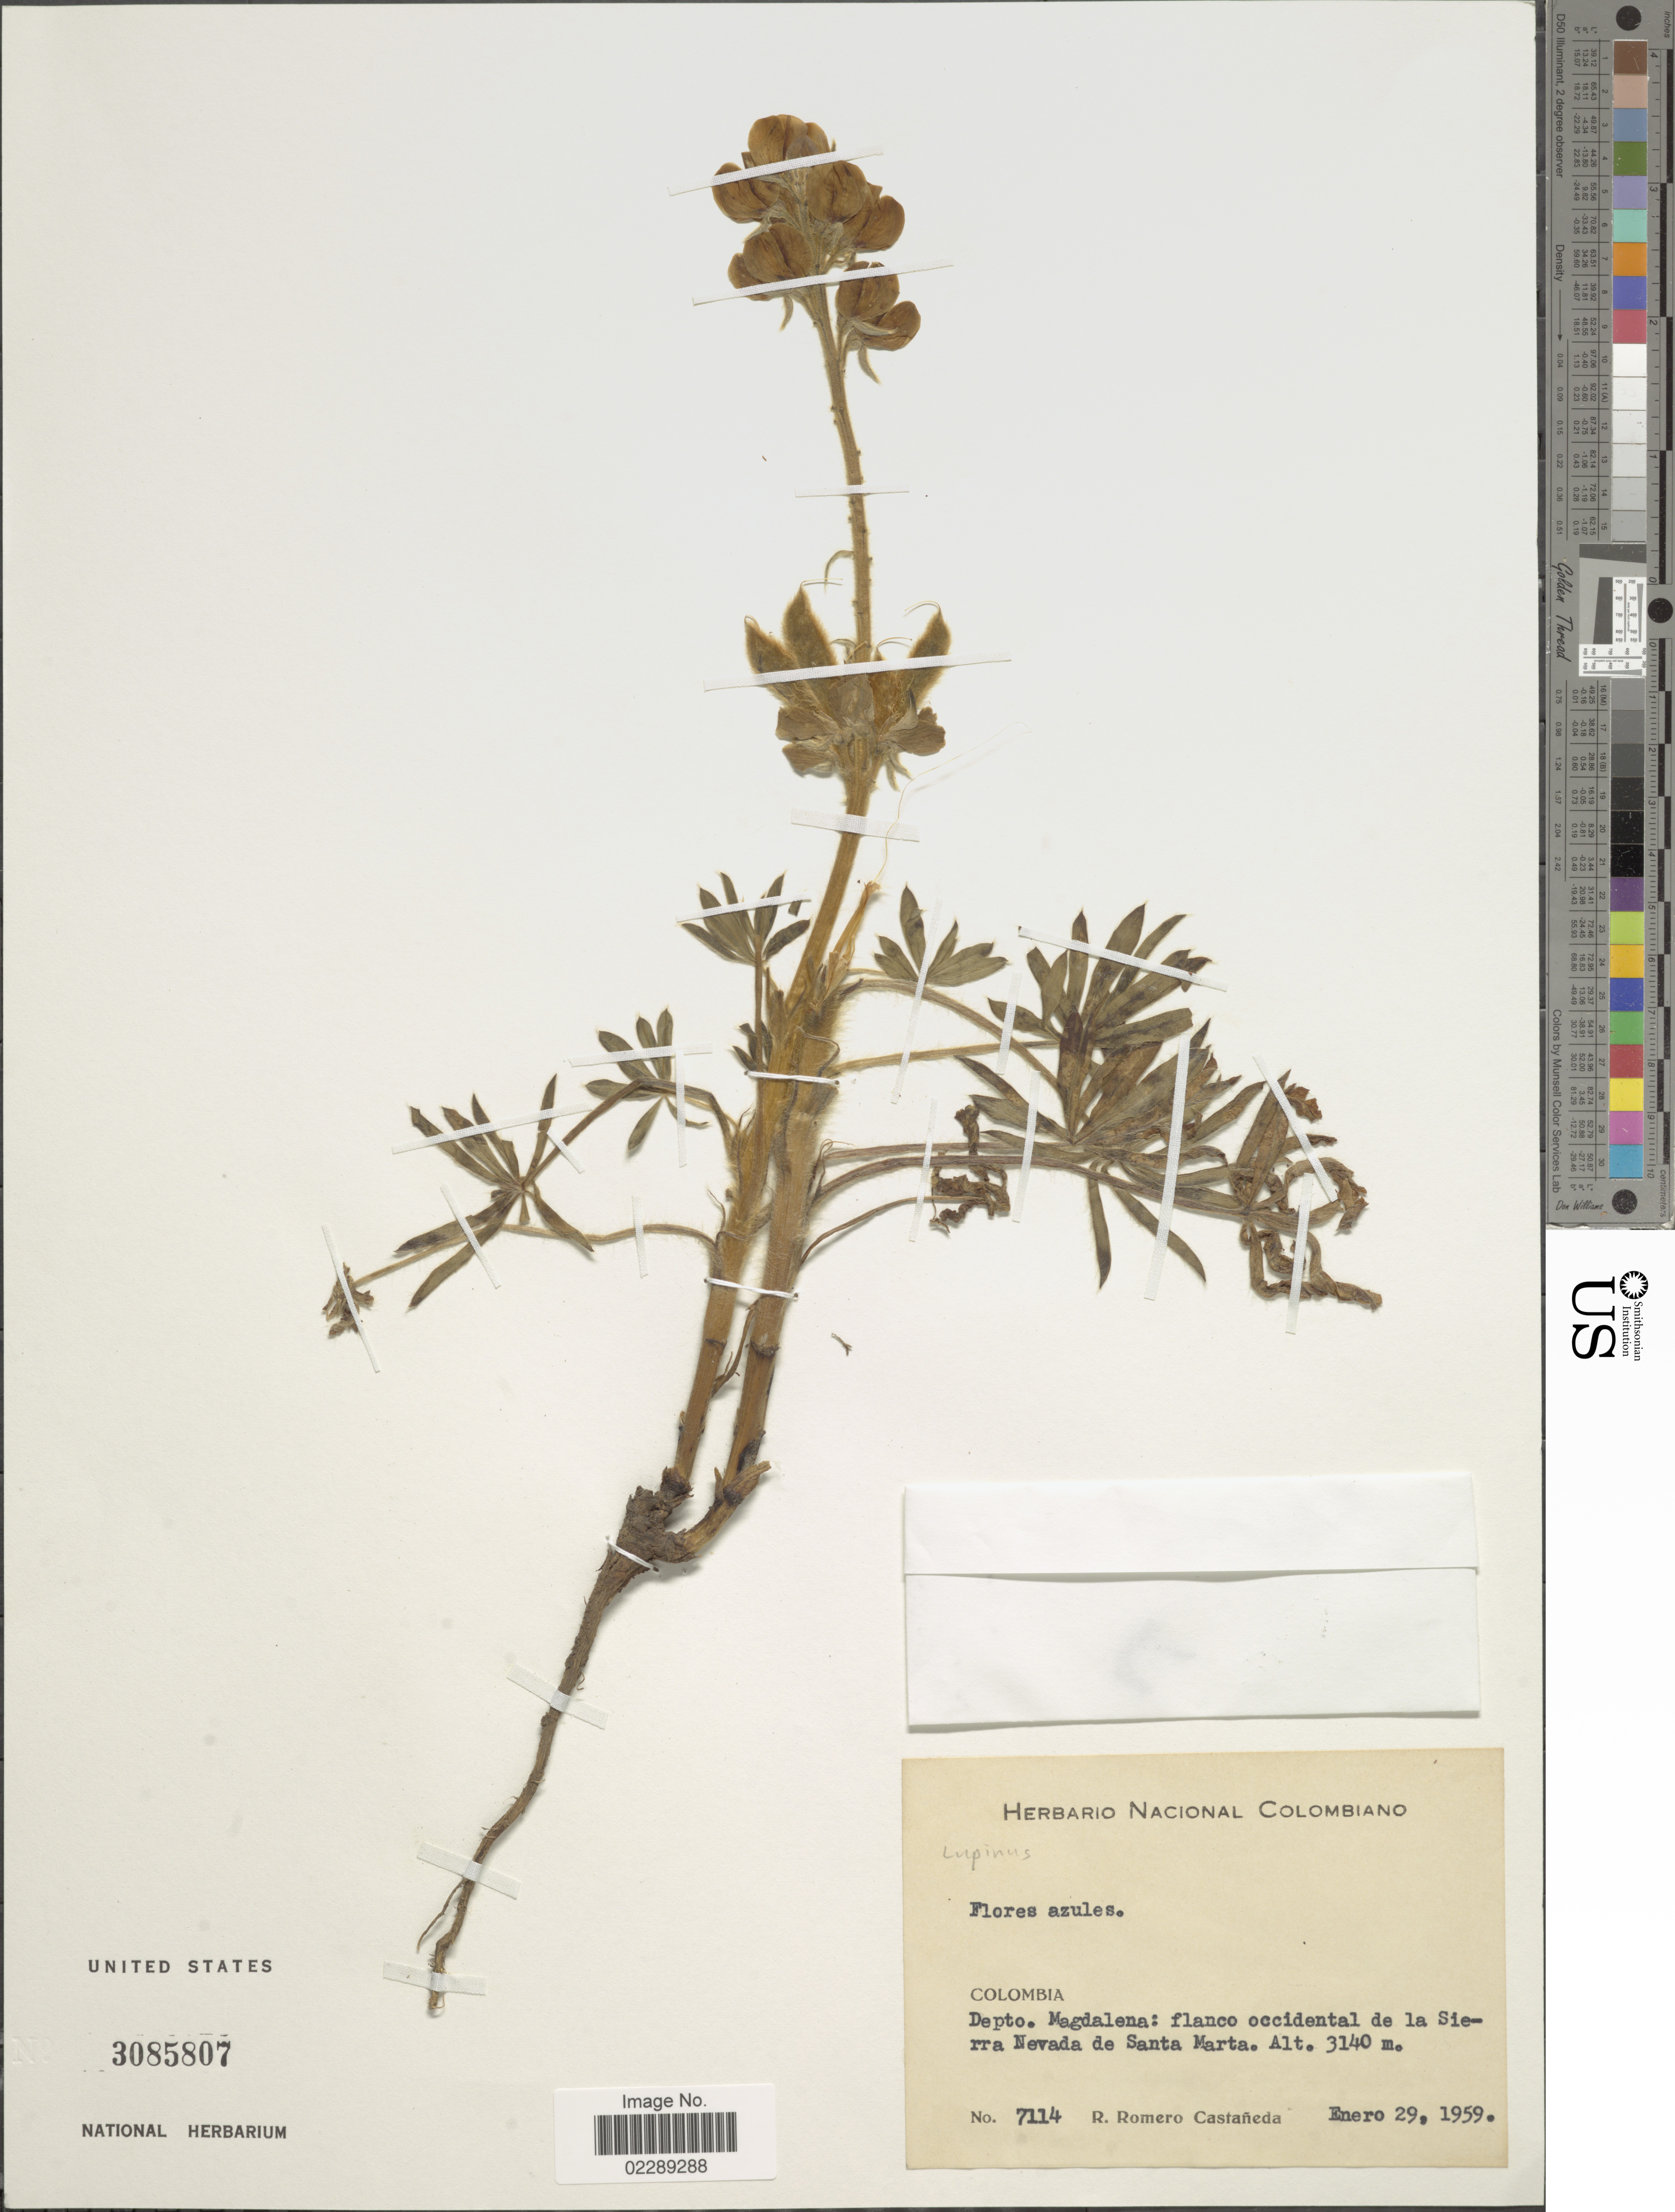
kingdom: Plantae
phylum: Tracheophyta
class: Magnoliopsida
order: Fabales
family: Fabaceae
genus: Lupinus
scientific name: Lupinus sp.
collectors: R. Romero Castañeda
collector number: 7114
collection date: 1959-01-29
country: Colombia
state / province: Magdalena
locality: Depto. Magdalena: flanco occidental de la Sierra Nevada de Santa Marta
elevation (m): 3140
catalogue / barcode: US 3085807